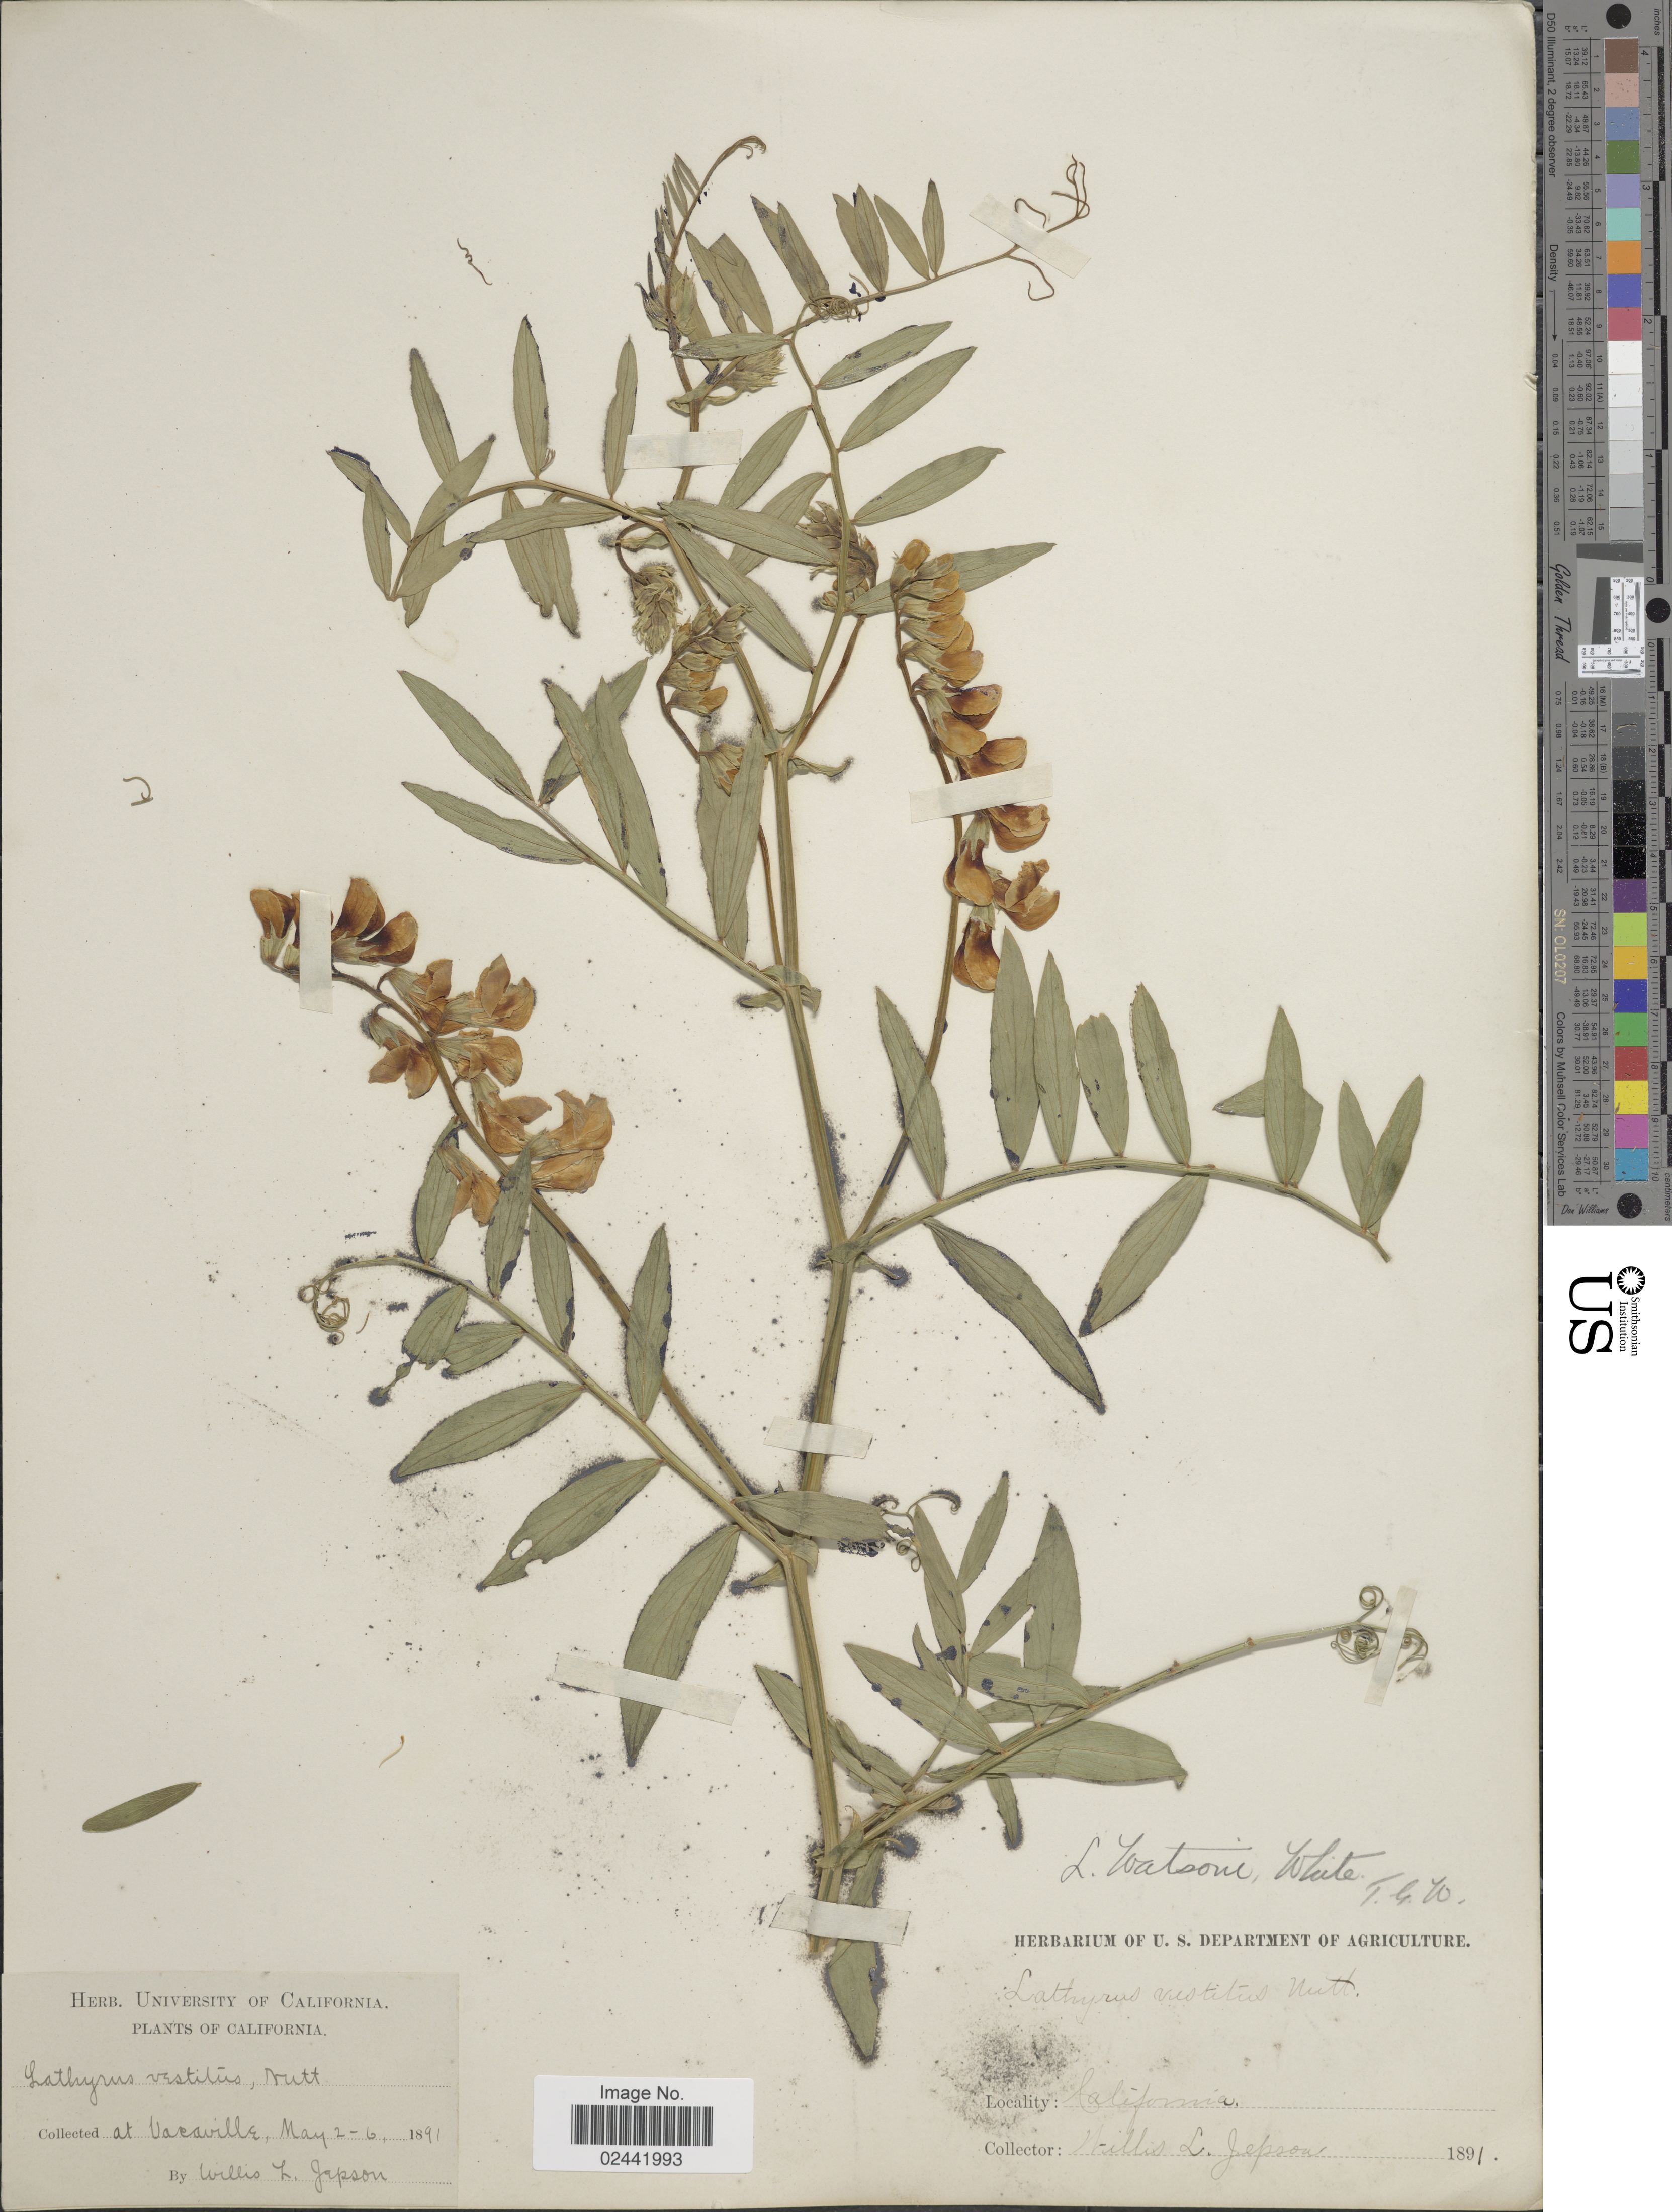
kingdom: Plantae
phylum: Tracheophyta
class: Magnoliopsida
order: Fabales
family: Fabaceae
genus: Lathyrus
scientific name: Lathyrus watsonii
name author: T.G. White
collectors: W. L. Jepson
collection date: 1891-05-02/1891-05-06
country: United States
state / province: California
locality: Vacaville